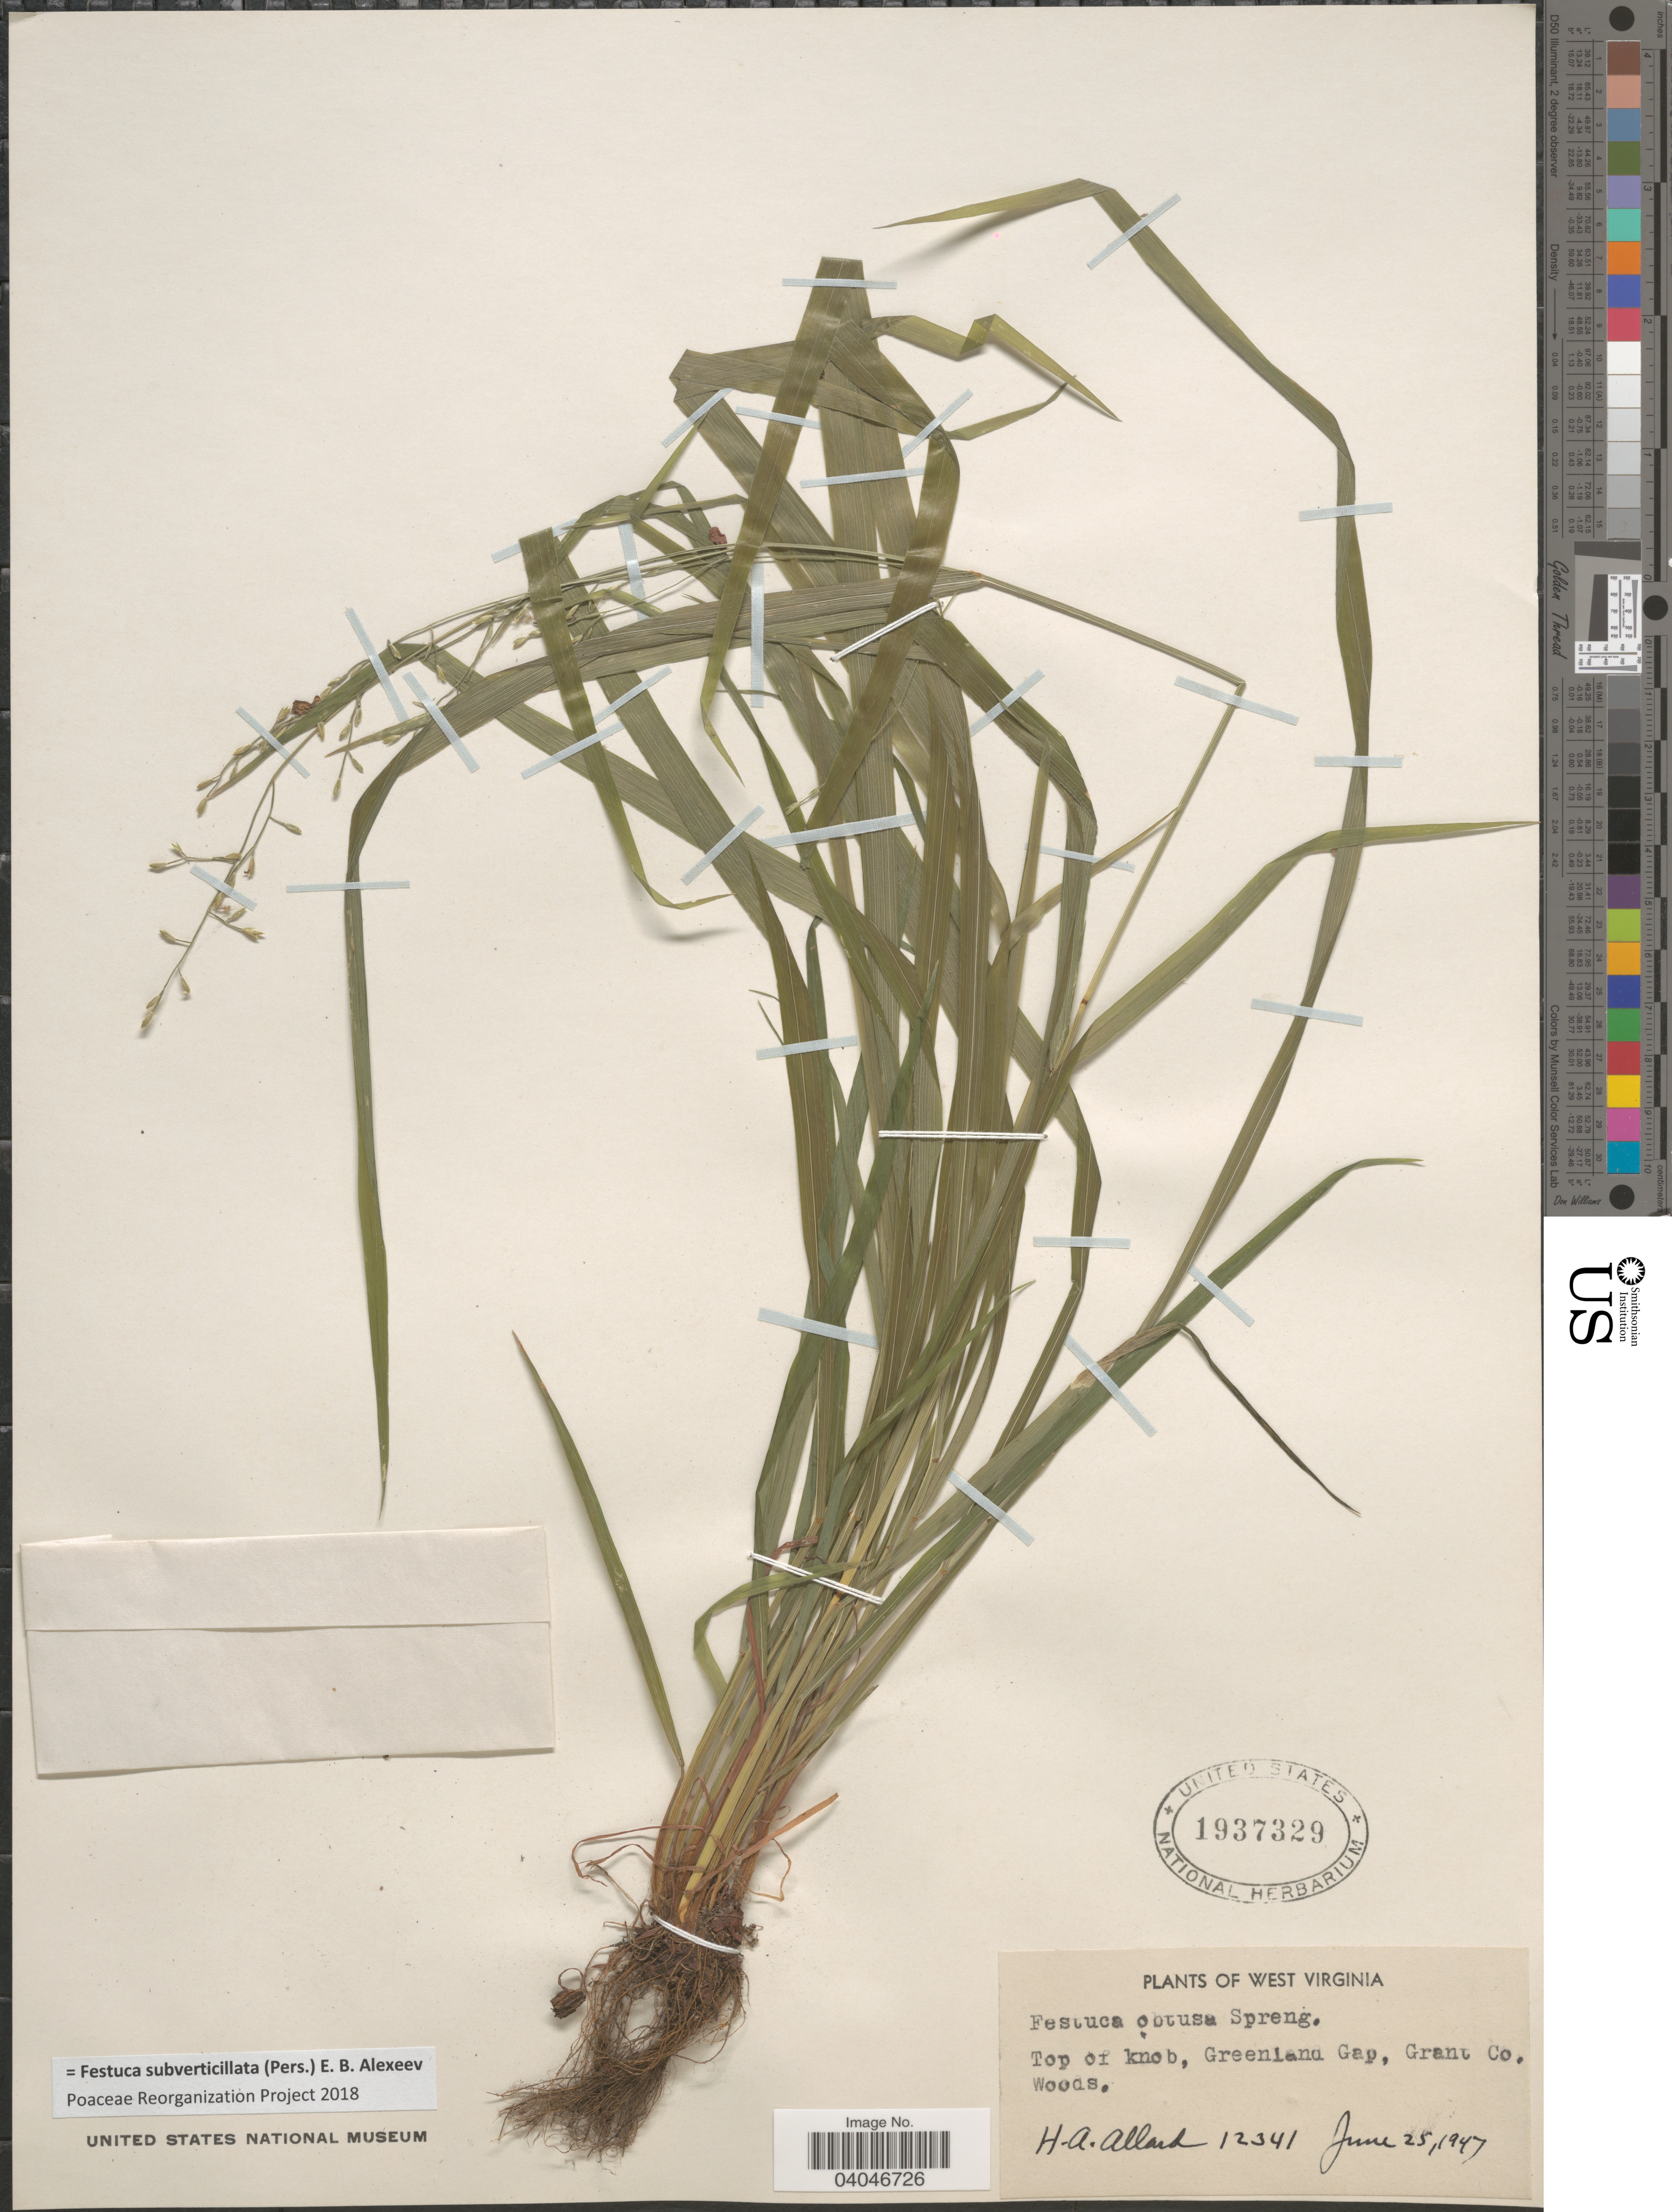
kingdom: Plantae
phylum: Tracheophyta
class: Liliopsida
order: Poales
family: Poaceae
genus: Festuca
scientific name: Festuca subverticillata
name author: (Pers.) E.B. Alexeev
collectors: H. A. Allard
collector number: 12341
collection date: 1947-06-25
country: United States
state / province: West Virginia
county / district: Grant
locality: Top of knob, Greenland Gap, Grant Co. Woods.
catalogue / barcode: US 1937329